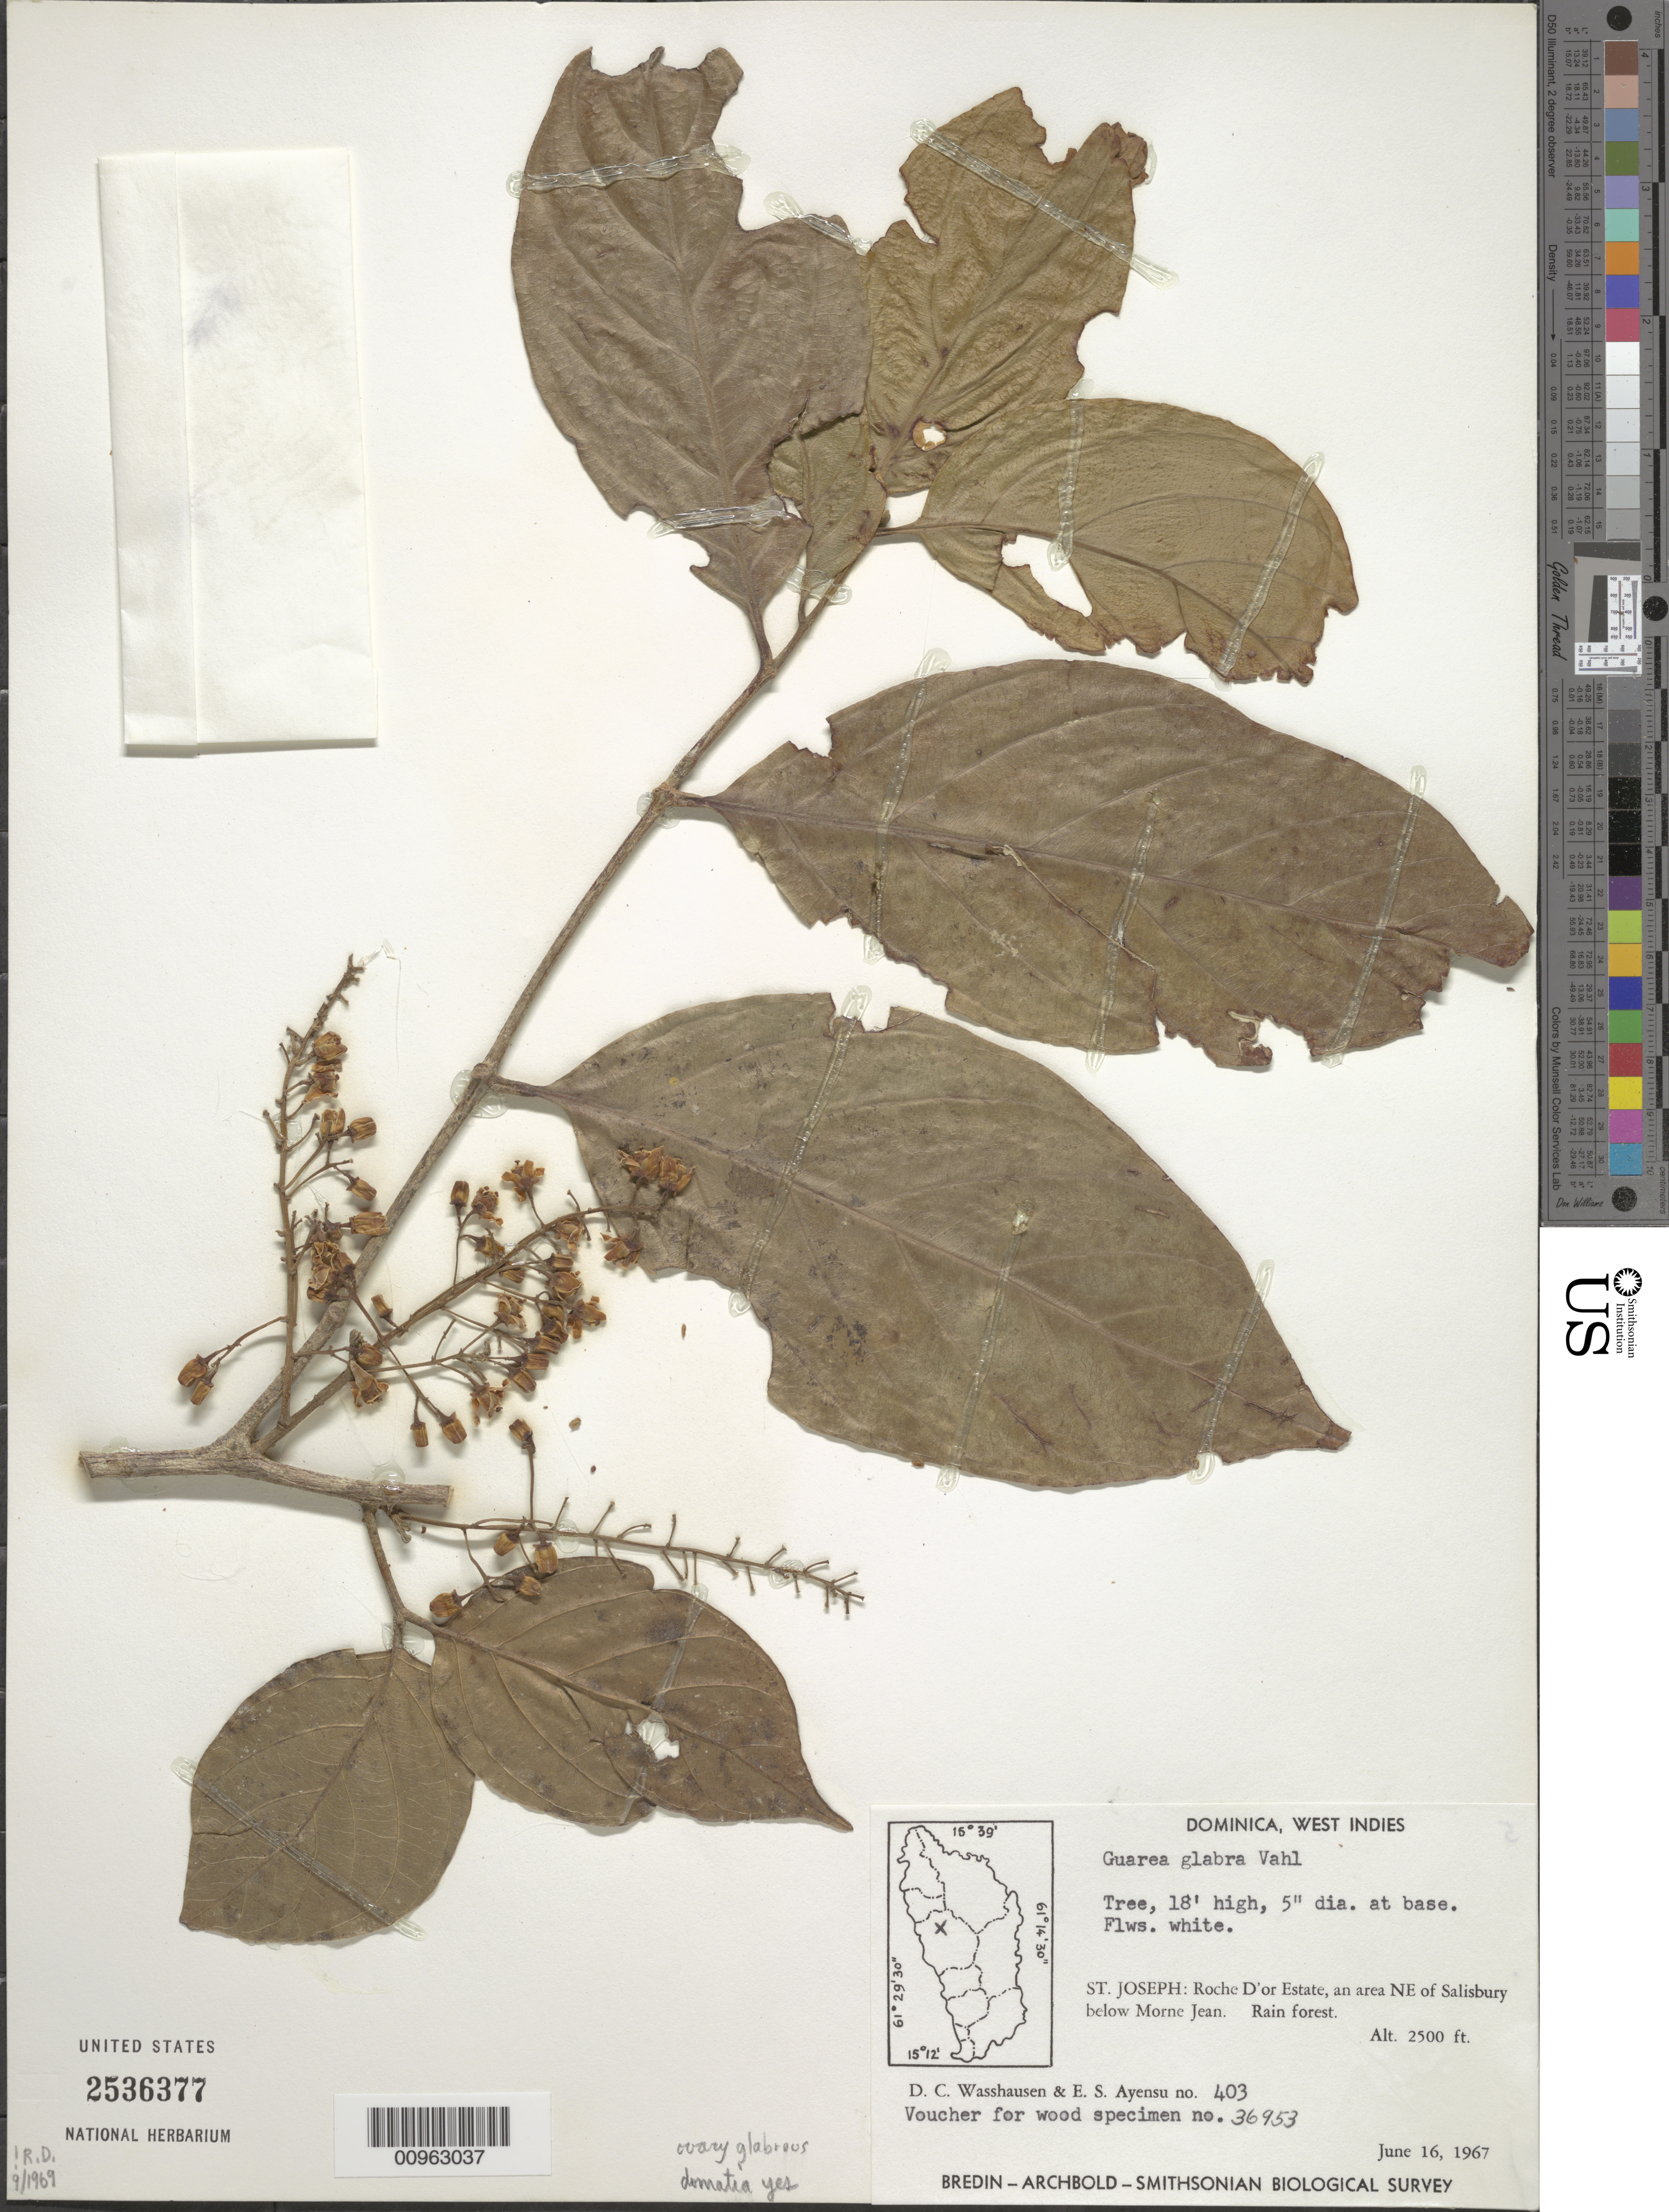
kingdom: Plantae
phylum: Tracheophyta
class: Magnoliopsida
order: Sapindales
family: Meliaceae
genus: Guarea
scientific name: Guarea glabra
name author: Vahl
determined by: DeFilipps, R. A.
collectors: D. C. Wasshausen & E. S. Ayensu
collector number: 403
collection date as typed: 16 Jun 1967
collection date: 1967-06-16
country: Dominica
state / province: St. Joseph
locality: Roche D'or Estate, an area NE of Salisbury below Morne Jean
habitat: Rainforest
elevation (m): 762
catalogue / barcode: US 2536377